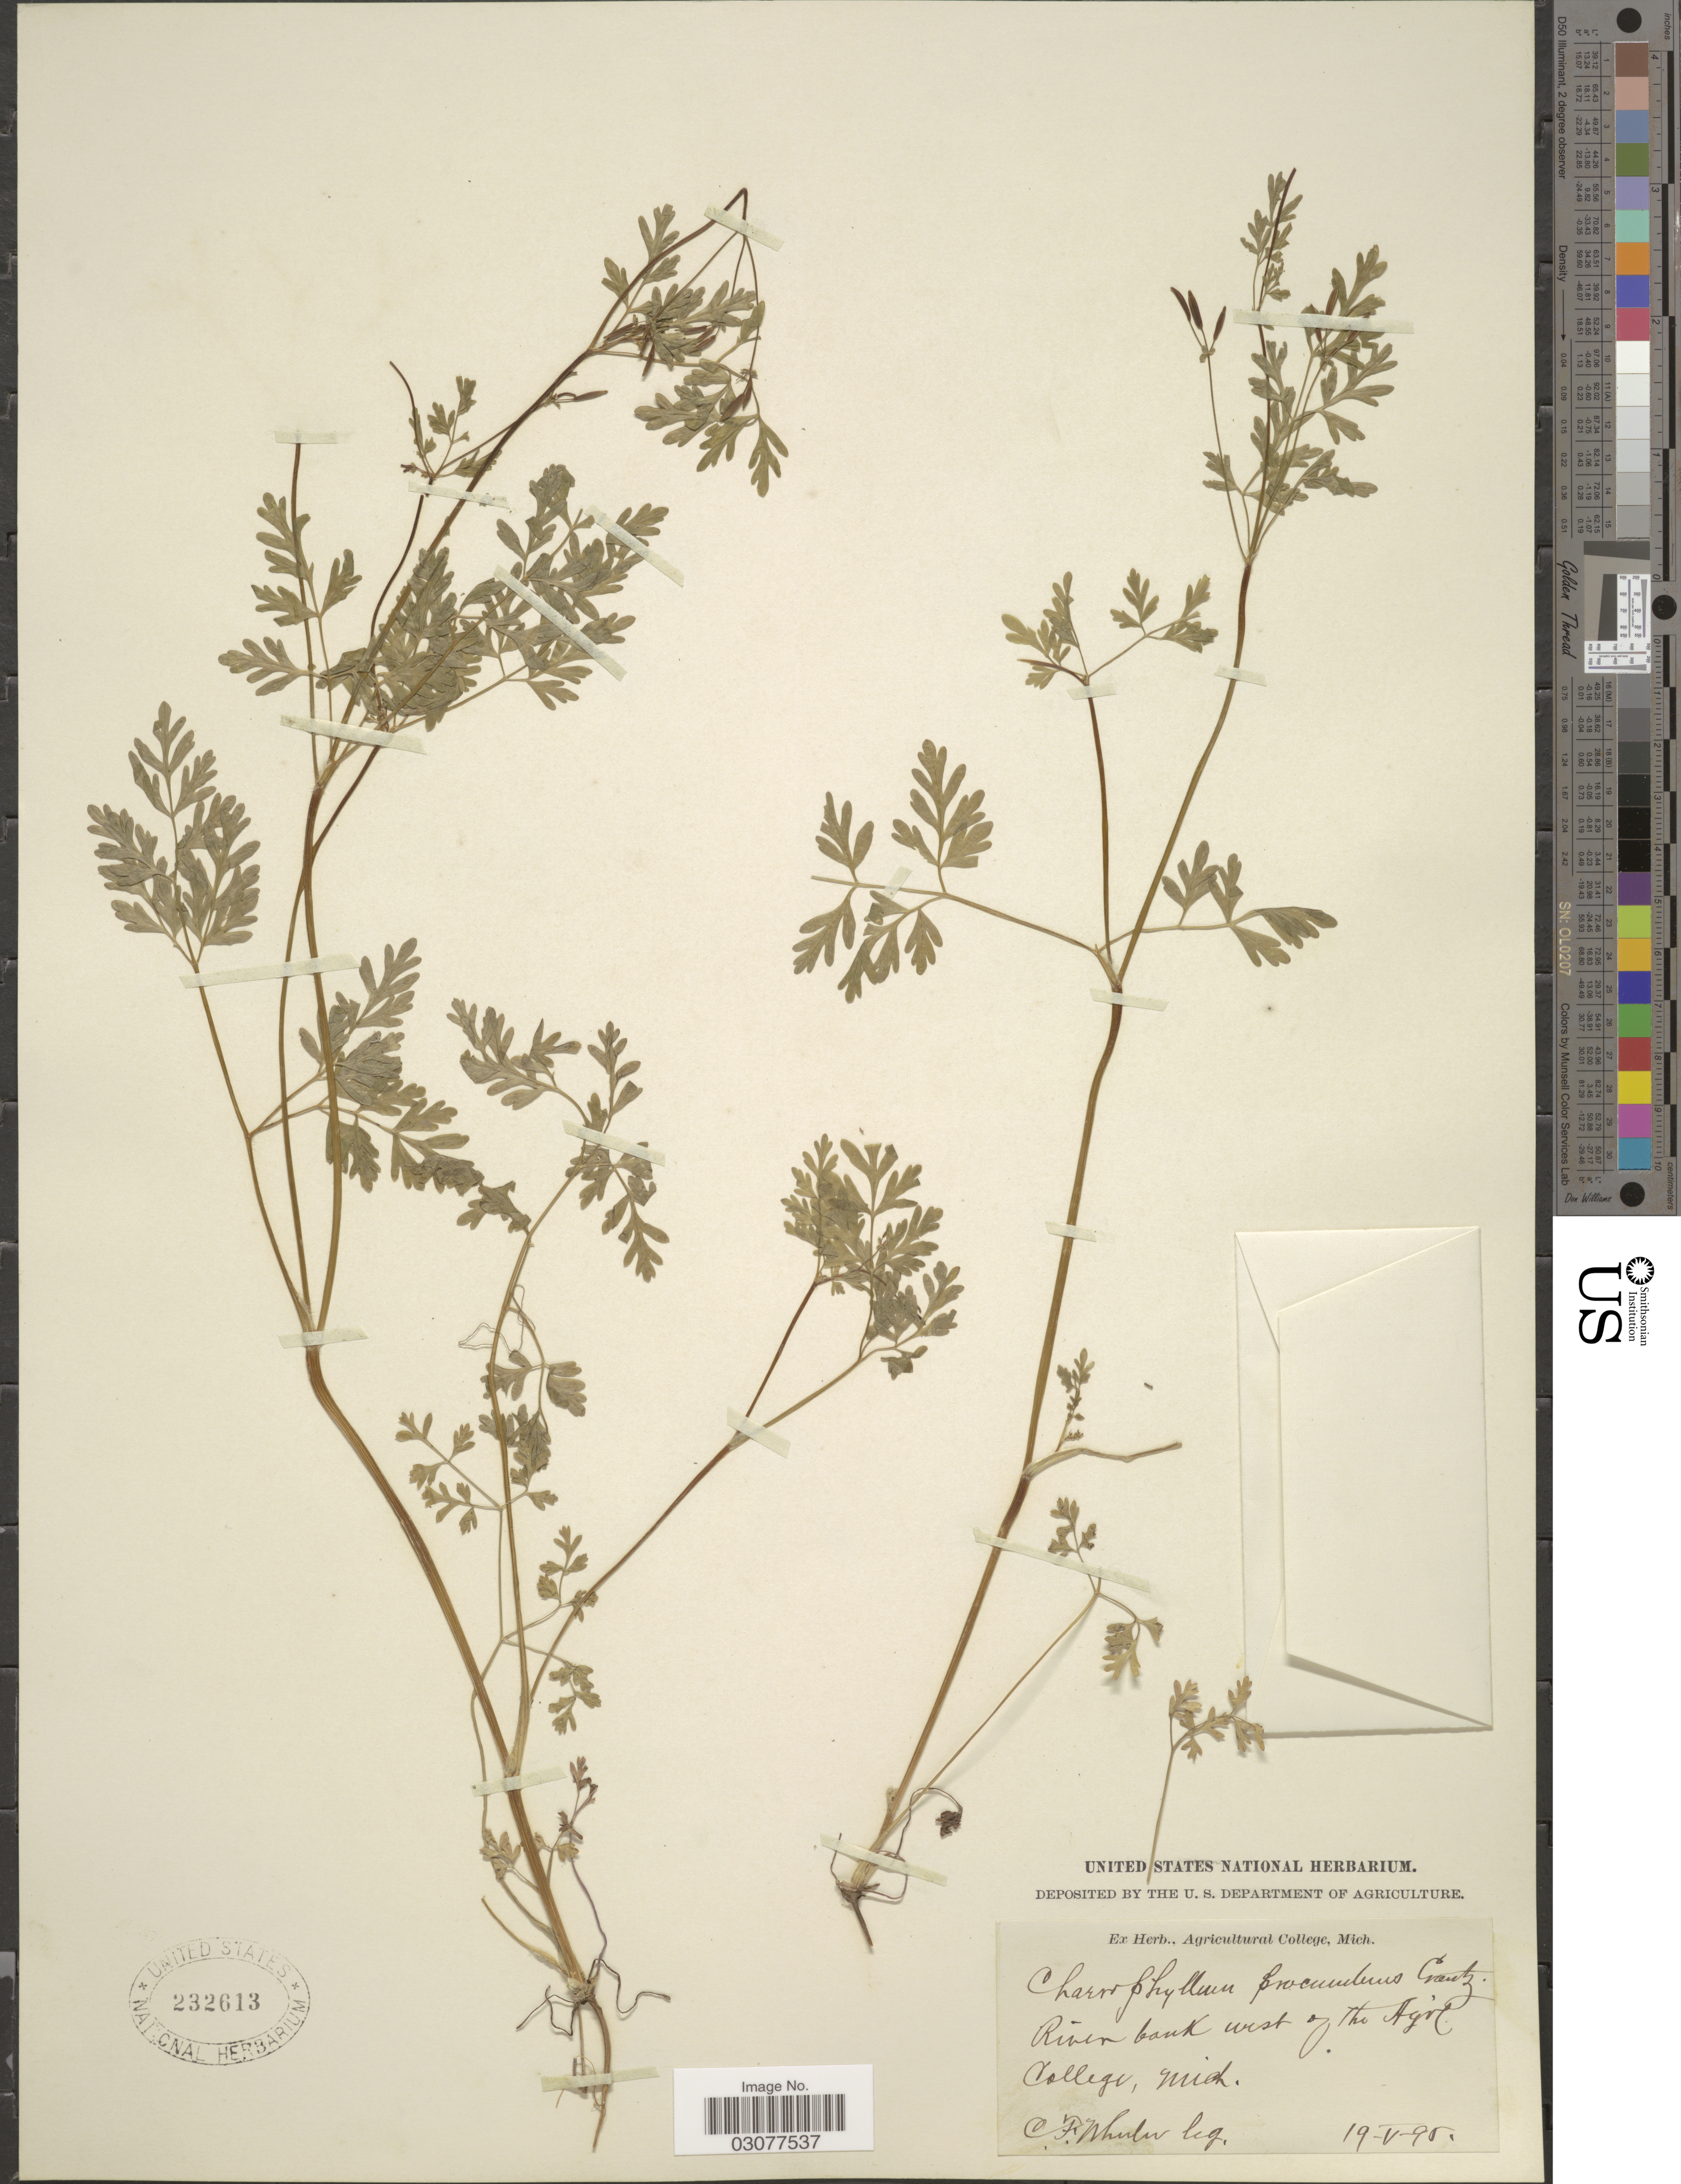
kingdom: Plantae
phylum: Tracheophyta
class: Magnoliopsida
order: Apiales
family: Apiaceae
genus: Chaerophyllum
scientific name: Chaerophyllum procumbens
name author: (L.) Crantz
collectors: C. Wheeler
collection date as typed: Transcribed d/m/y: 19/5/95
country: United States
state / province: Michigan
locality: River bend west of the Agric. College.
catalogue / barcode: US 232613